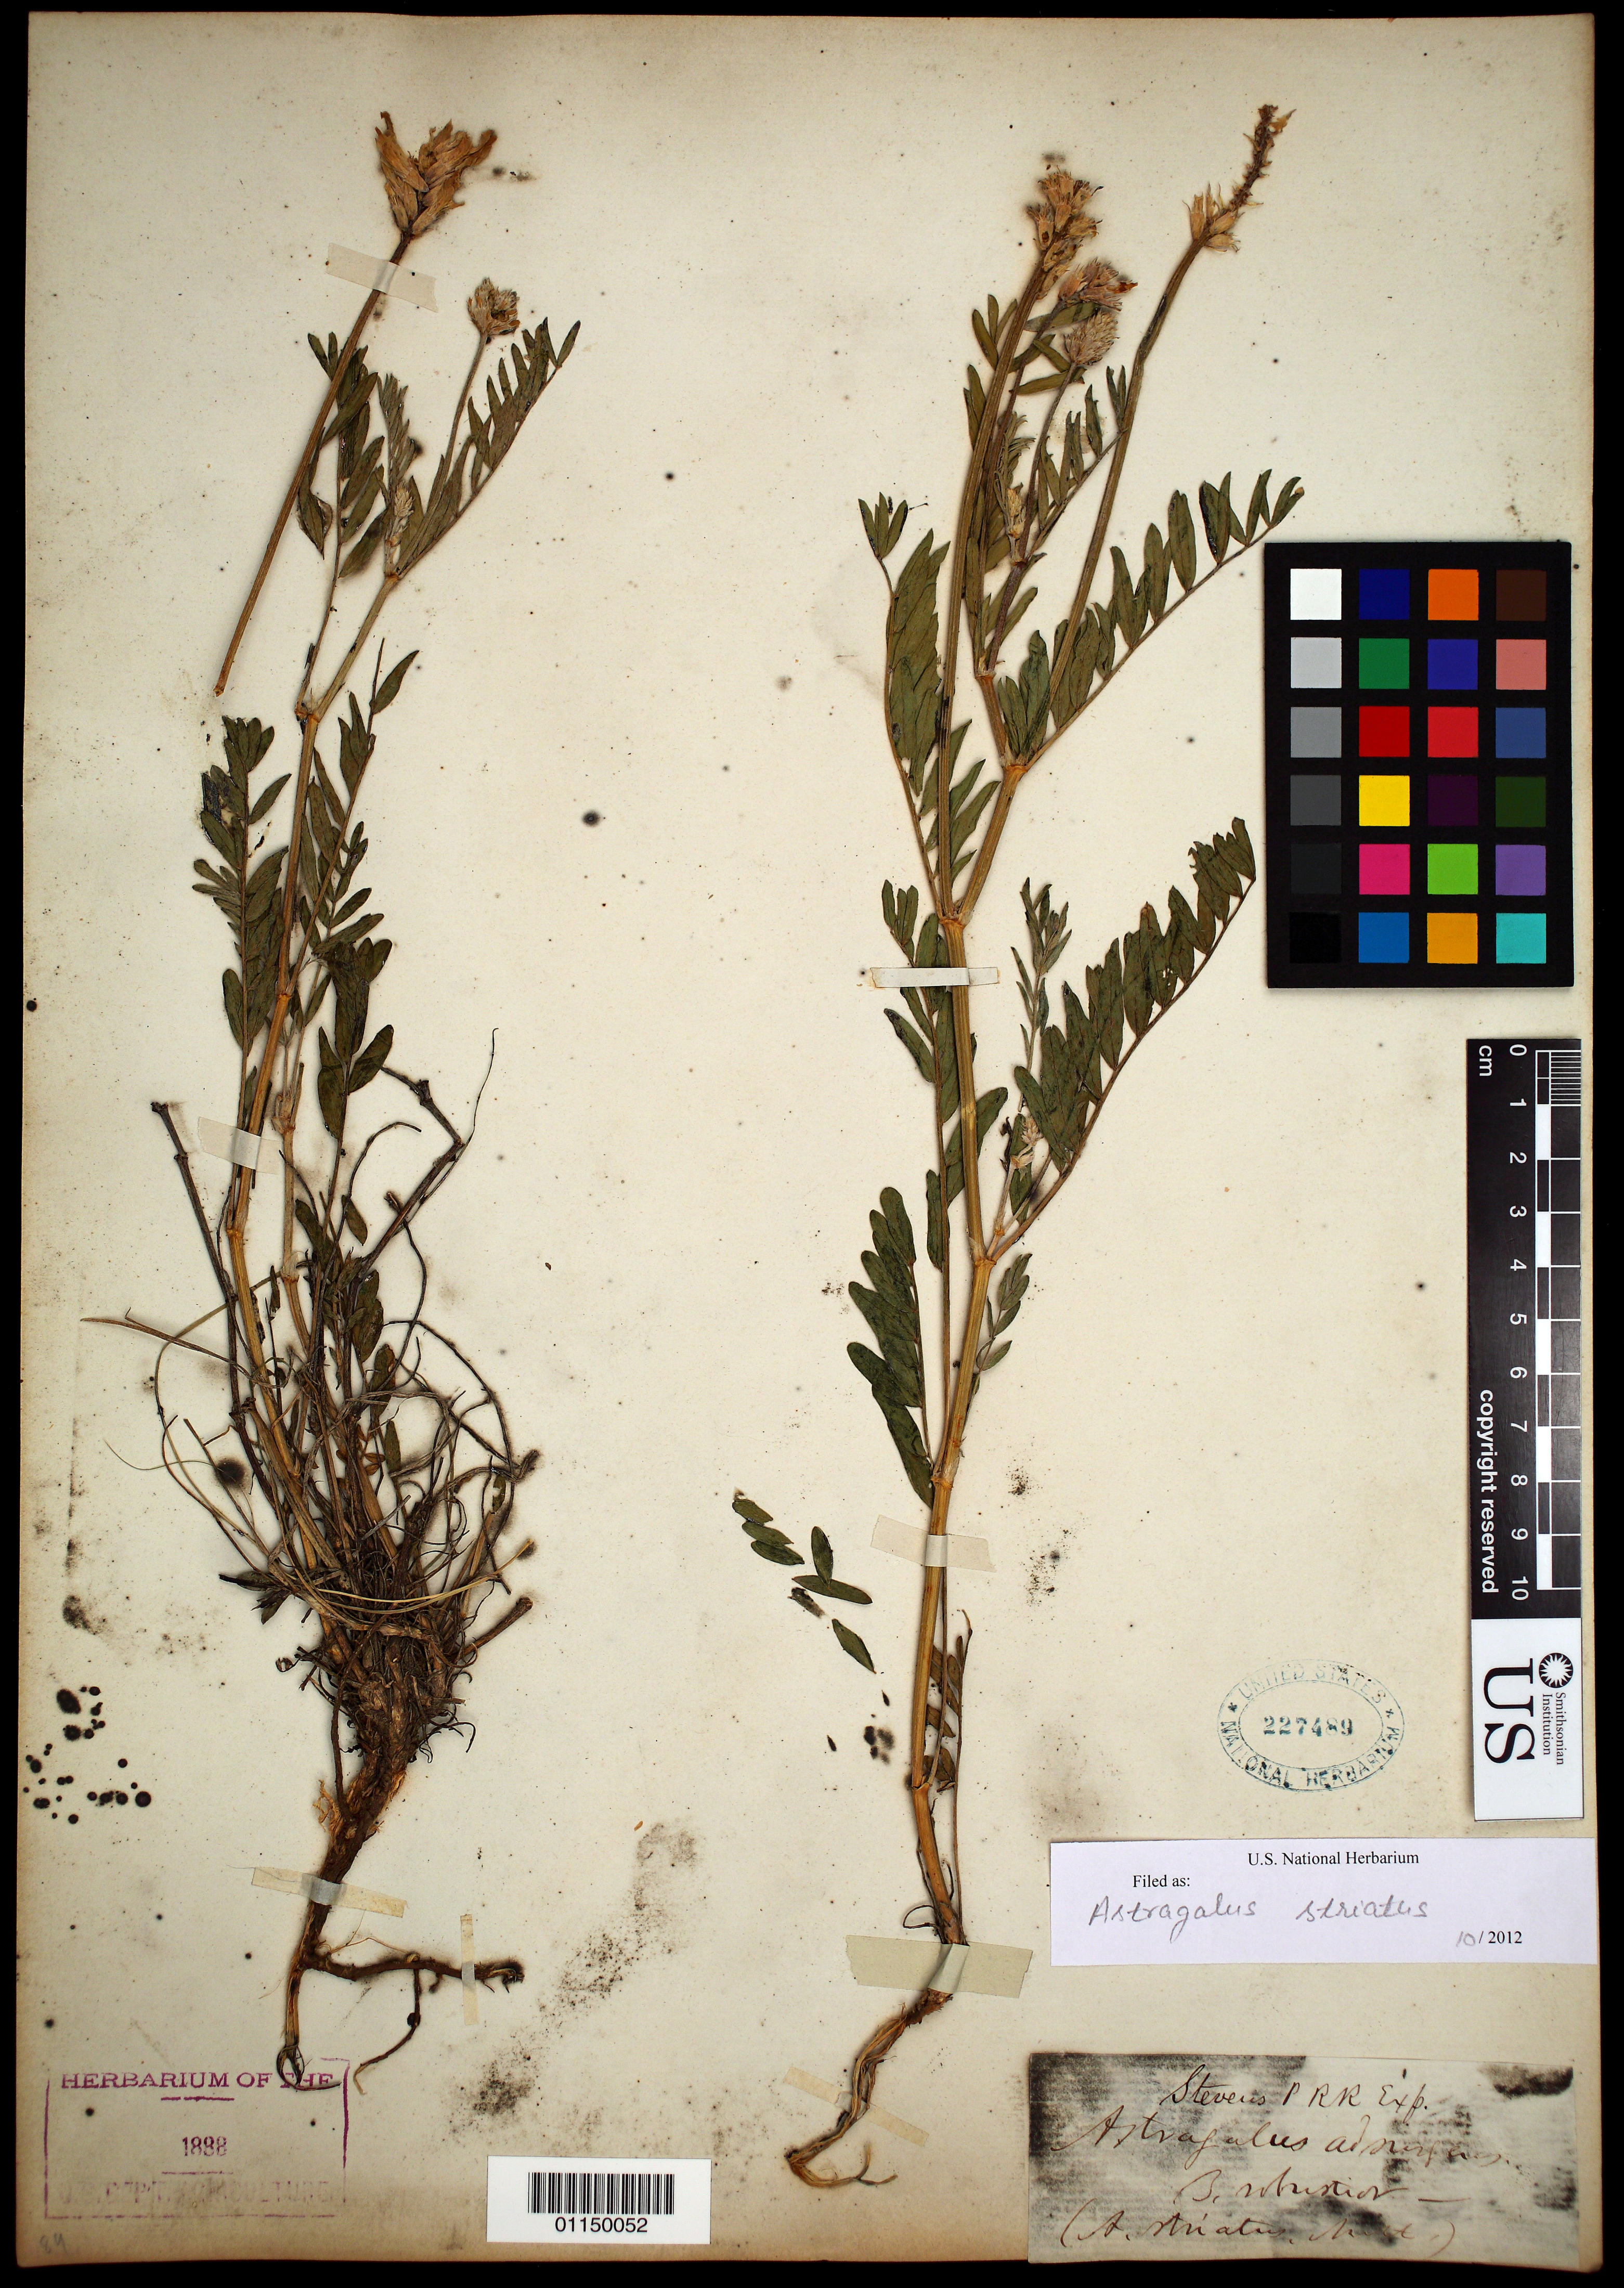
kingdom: Plantae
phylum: Tracheophyta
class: Magnoliopsida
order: Fabales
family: Fabaceae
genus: Astragalus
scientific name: Astragalus striatus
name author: Nutt.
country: Canada / United States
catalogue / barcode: US 227489